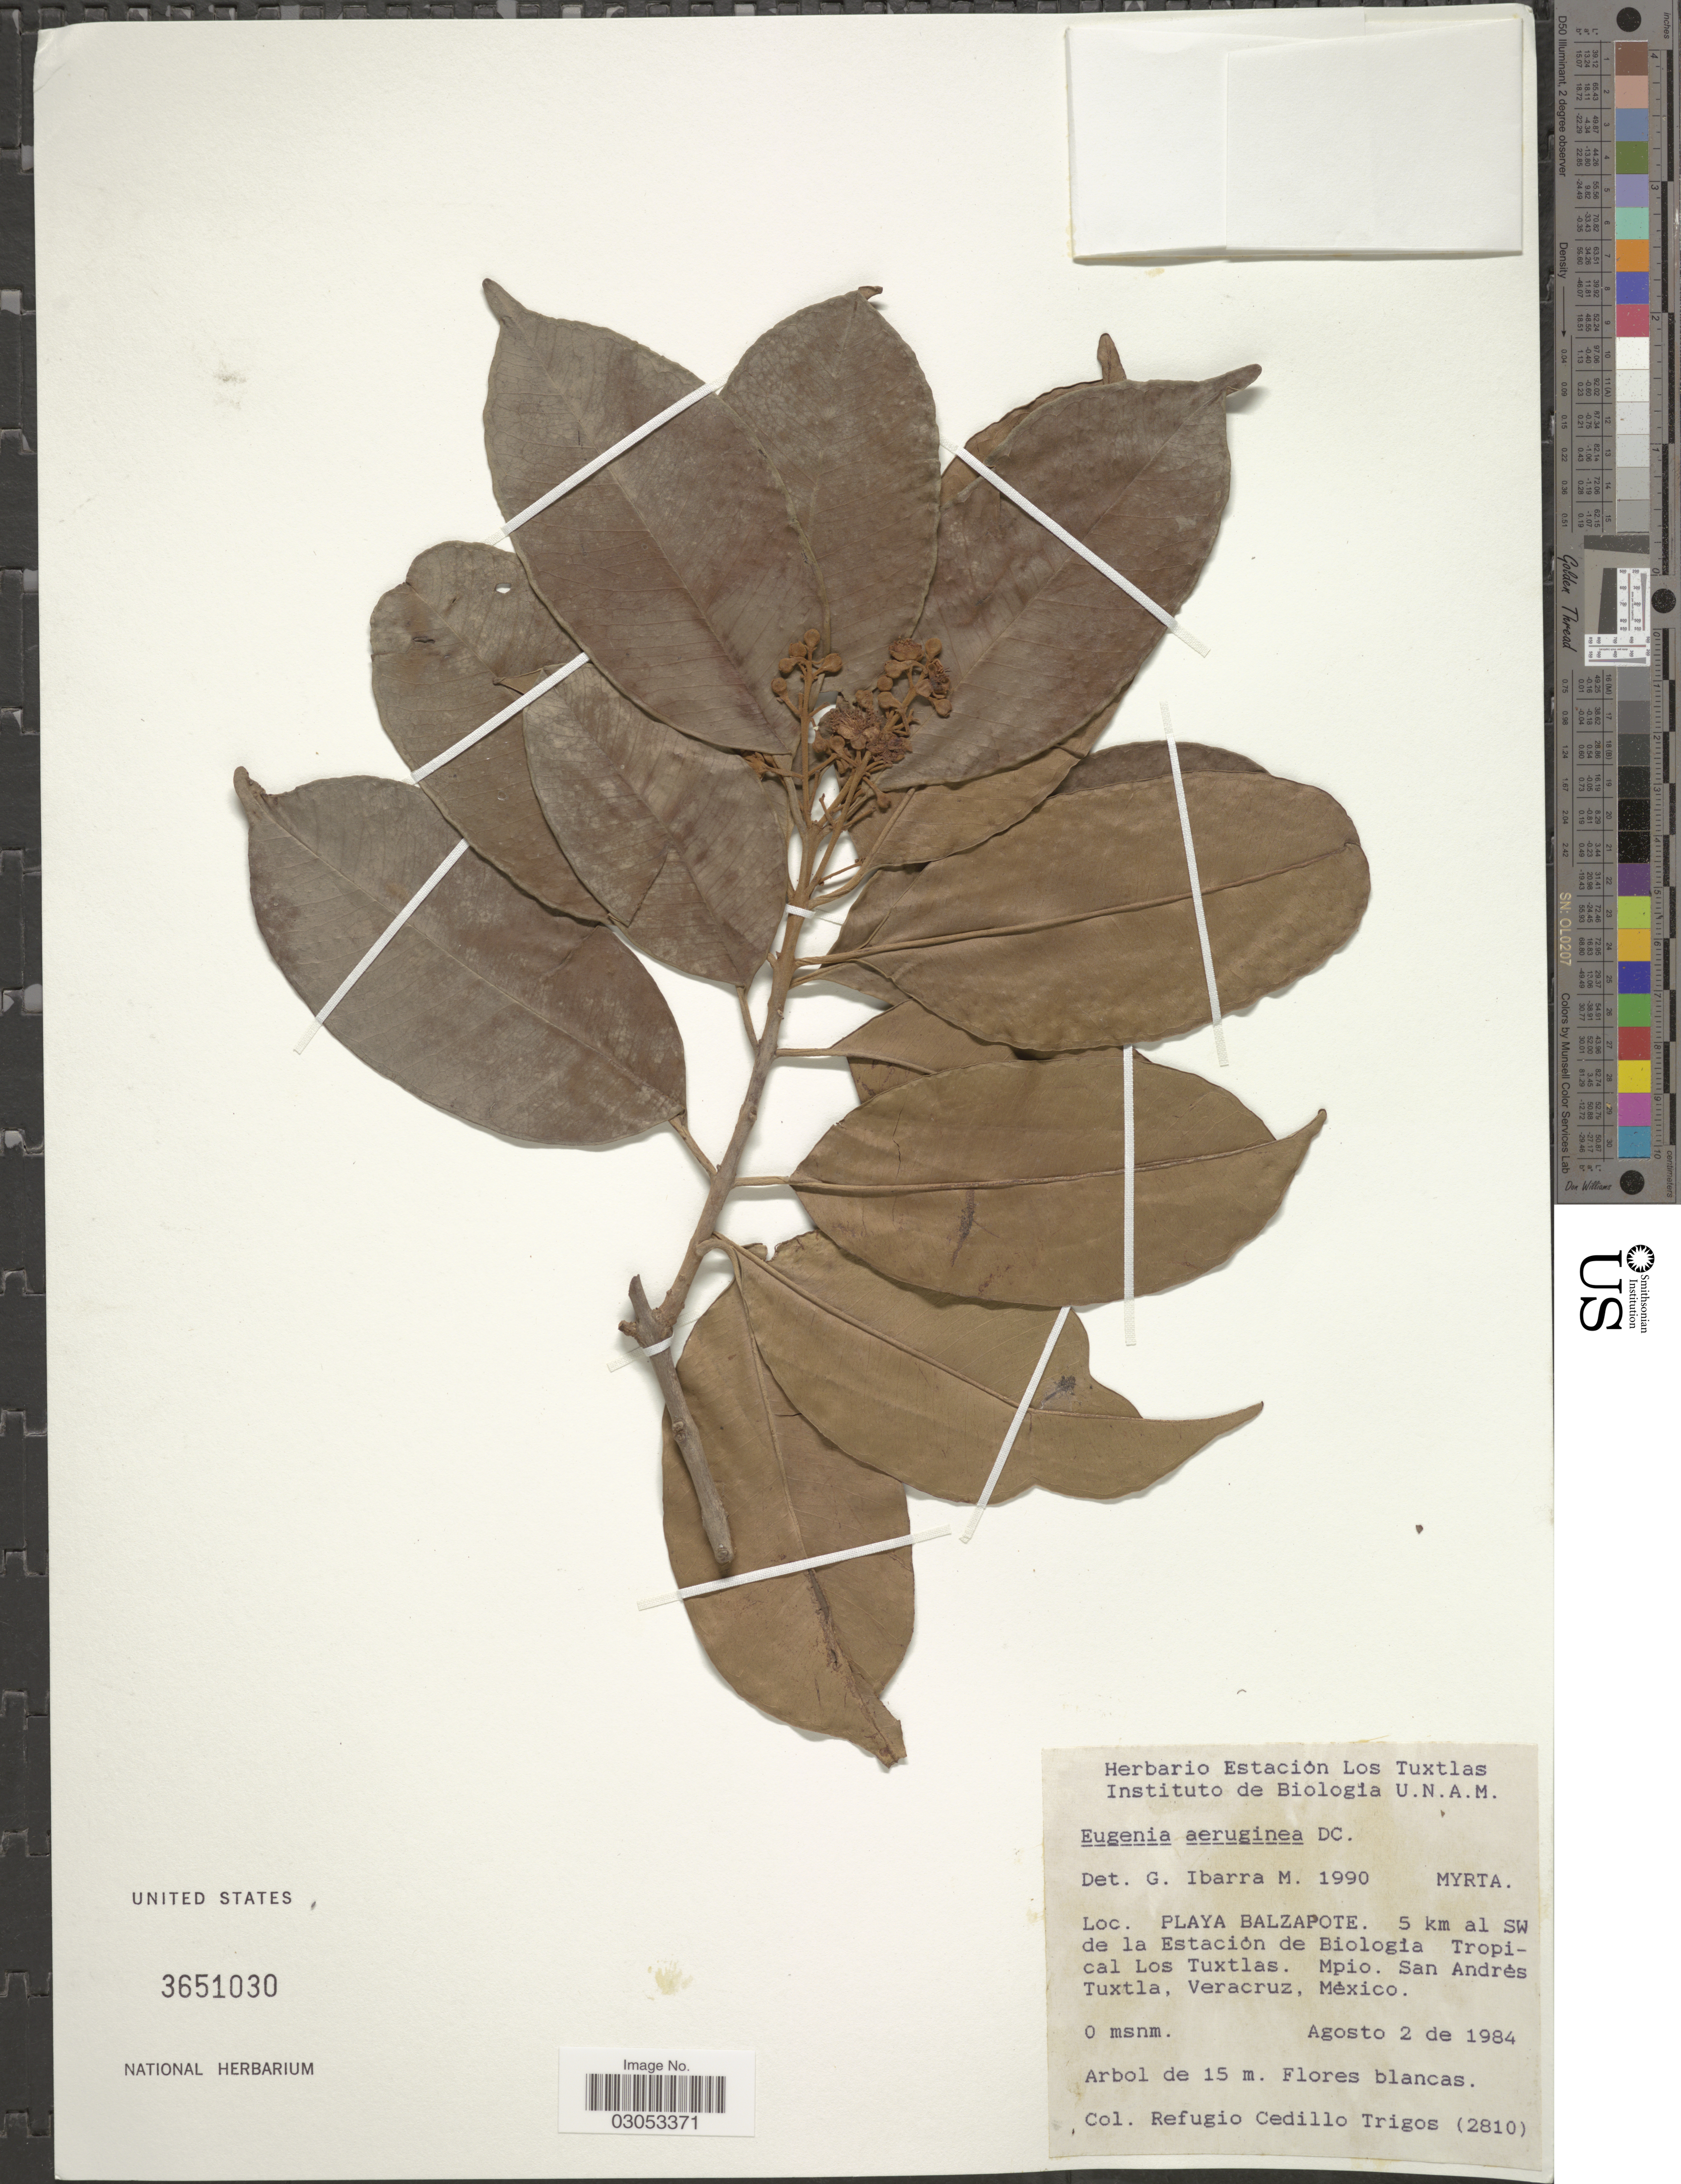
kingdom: Plantae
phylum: Tracheophyta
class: Magnoliopsida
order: Myrtales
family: Myrtaceae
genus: Eugenia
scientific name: Eugenia aeruginea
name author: DC.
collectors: R. CedilloT.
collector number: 2810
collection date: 1984-08-02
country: Mexico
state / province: Veracruz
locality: Playa Balzapote. 5 km al SW de la Estacion de Biologia Tropical Los Tuxtlas, Mpio. San Andres Tuxtla, Veracruz.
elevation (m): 0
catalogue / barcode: US 3651030